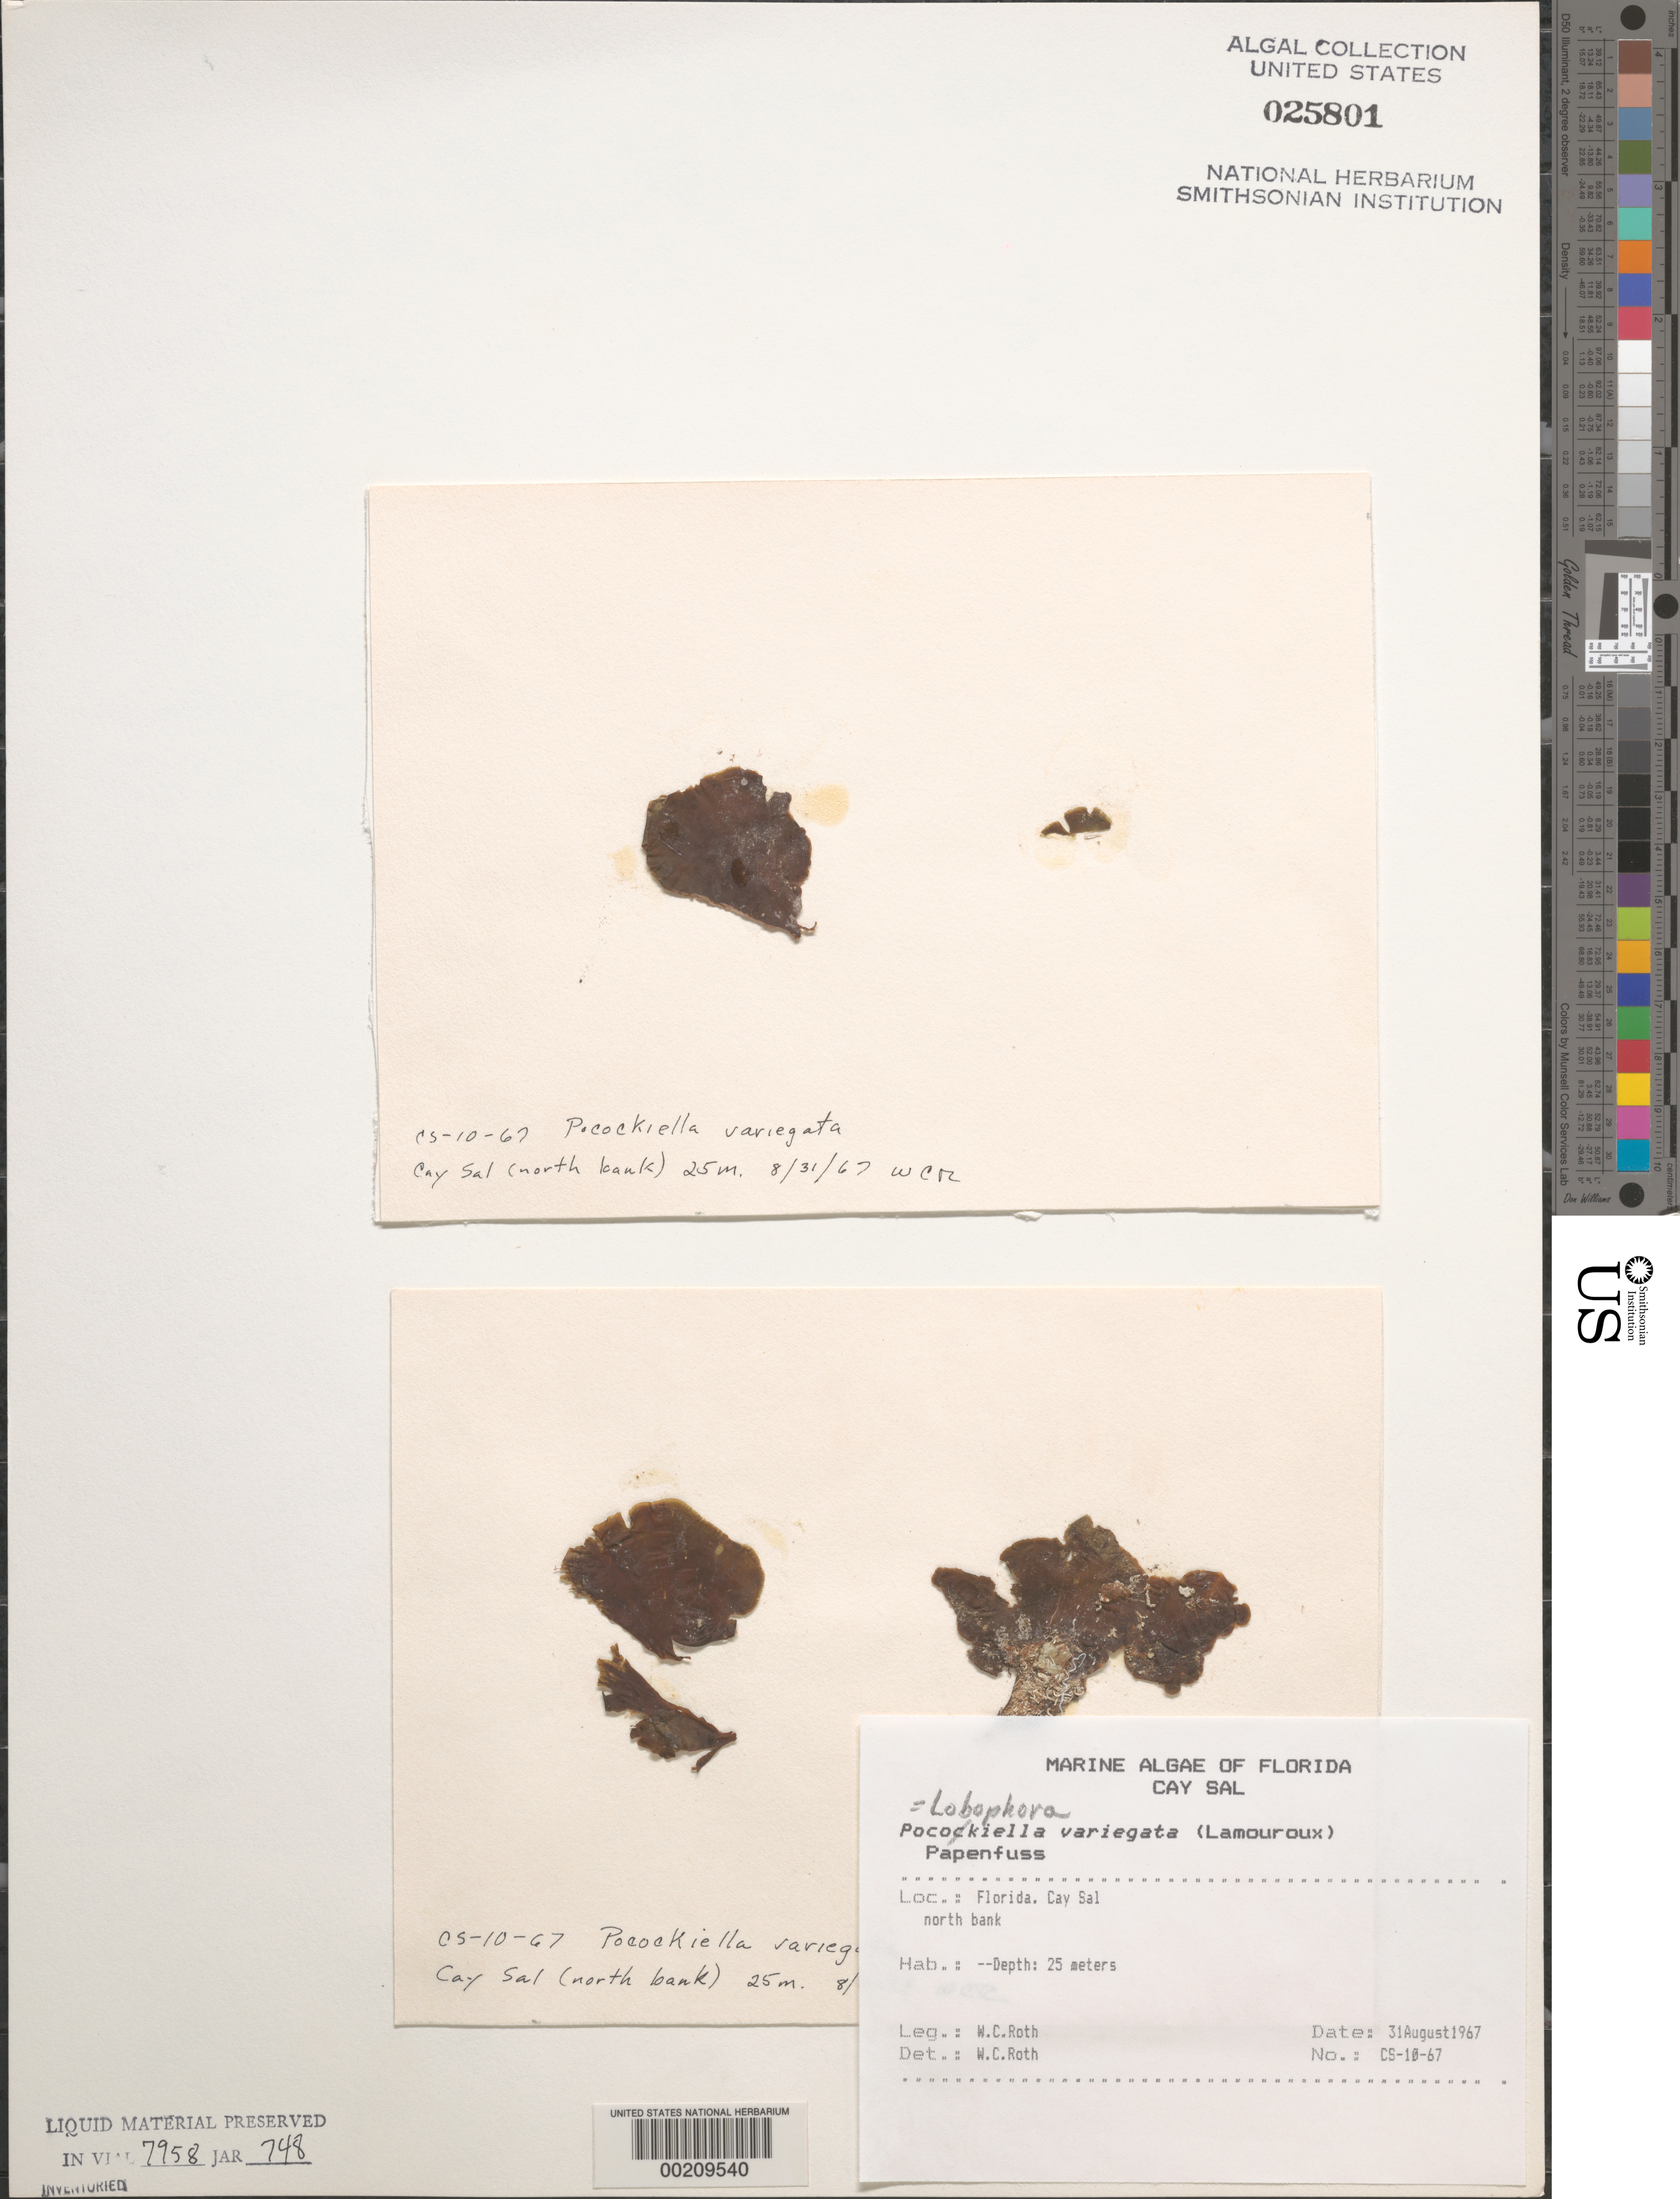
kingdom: Chromista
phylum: Ochrophyta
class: Phaeophyceae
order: Dictyotales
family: Dictyotaceae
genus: Lobophora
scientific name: Lobophora variegata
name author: (J.V.Lamouroux) Womersley & E.C. Oliveira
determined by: Roth, W. C.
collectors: W. C. Roth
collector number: Cs-10-67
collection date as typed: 31 Aug 1967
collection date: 1967-08-31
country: United States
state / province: Florida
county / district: Monroe County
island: Cay Sal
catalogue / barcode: US 25801